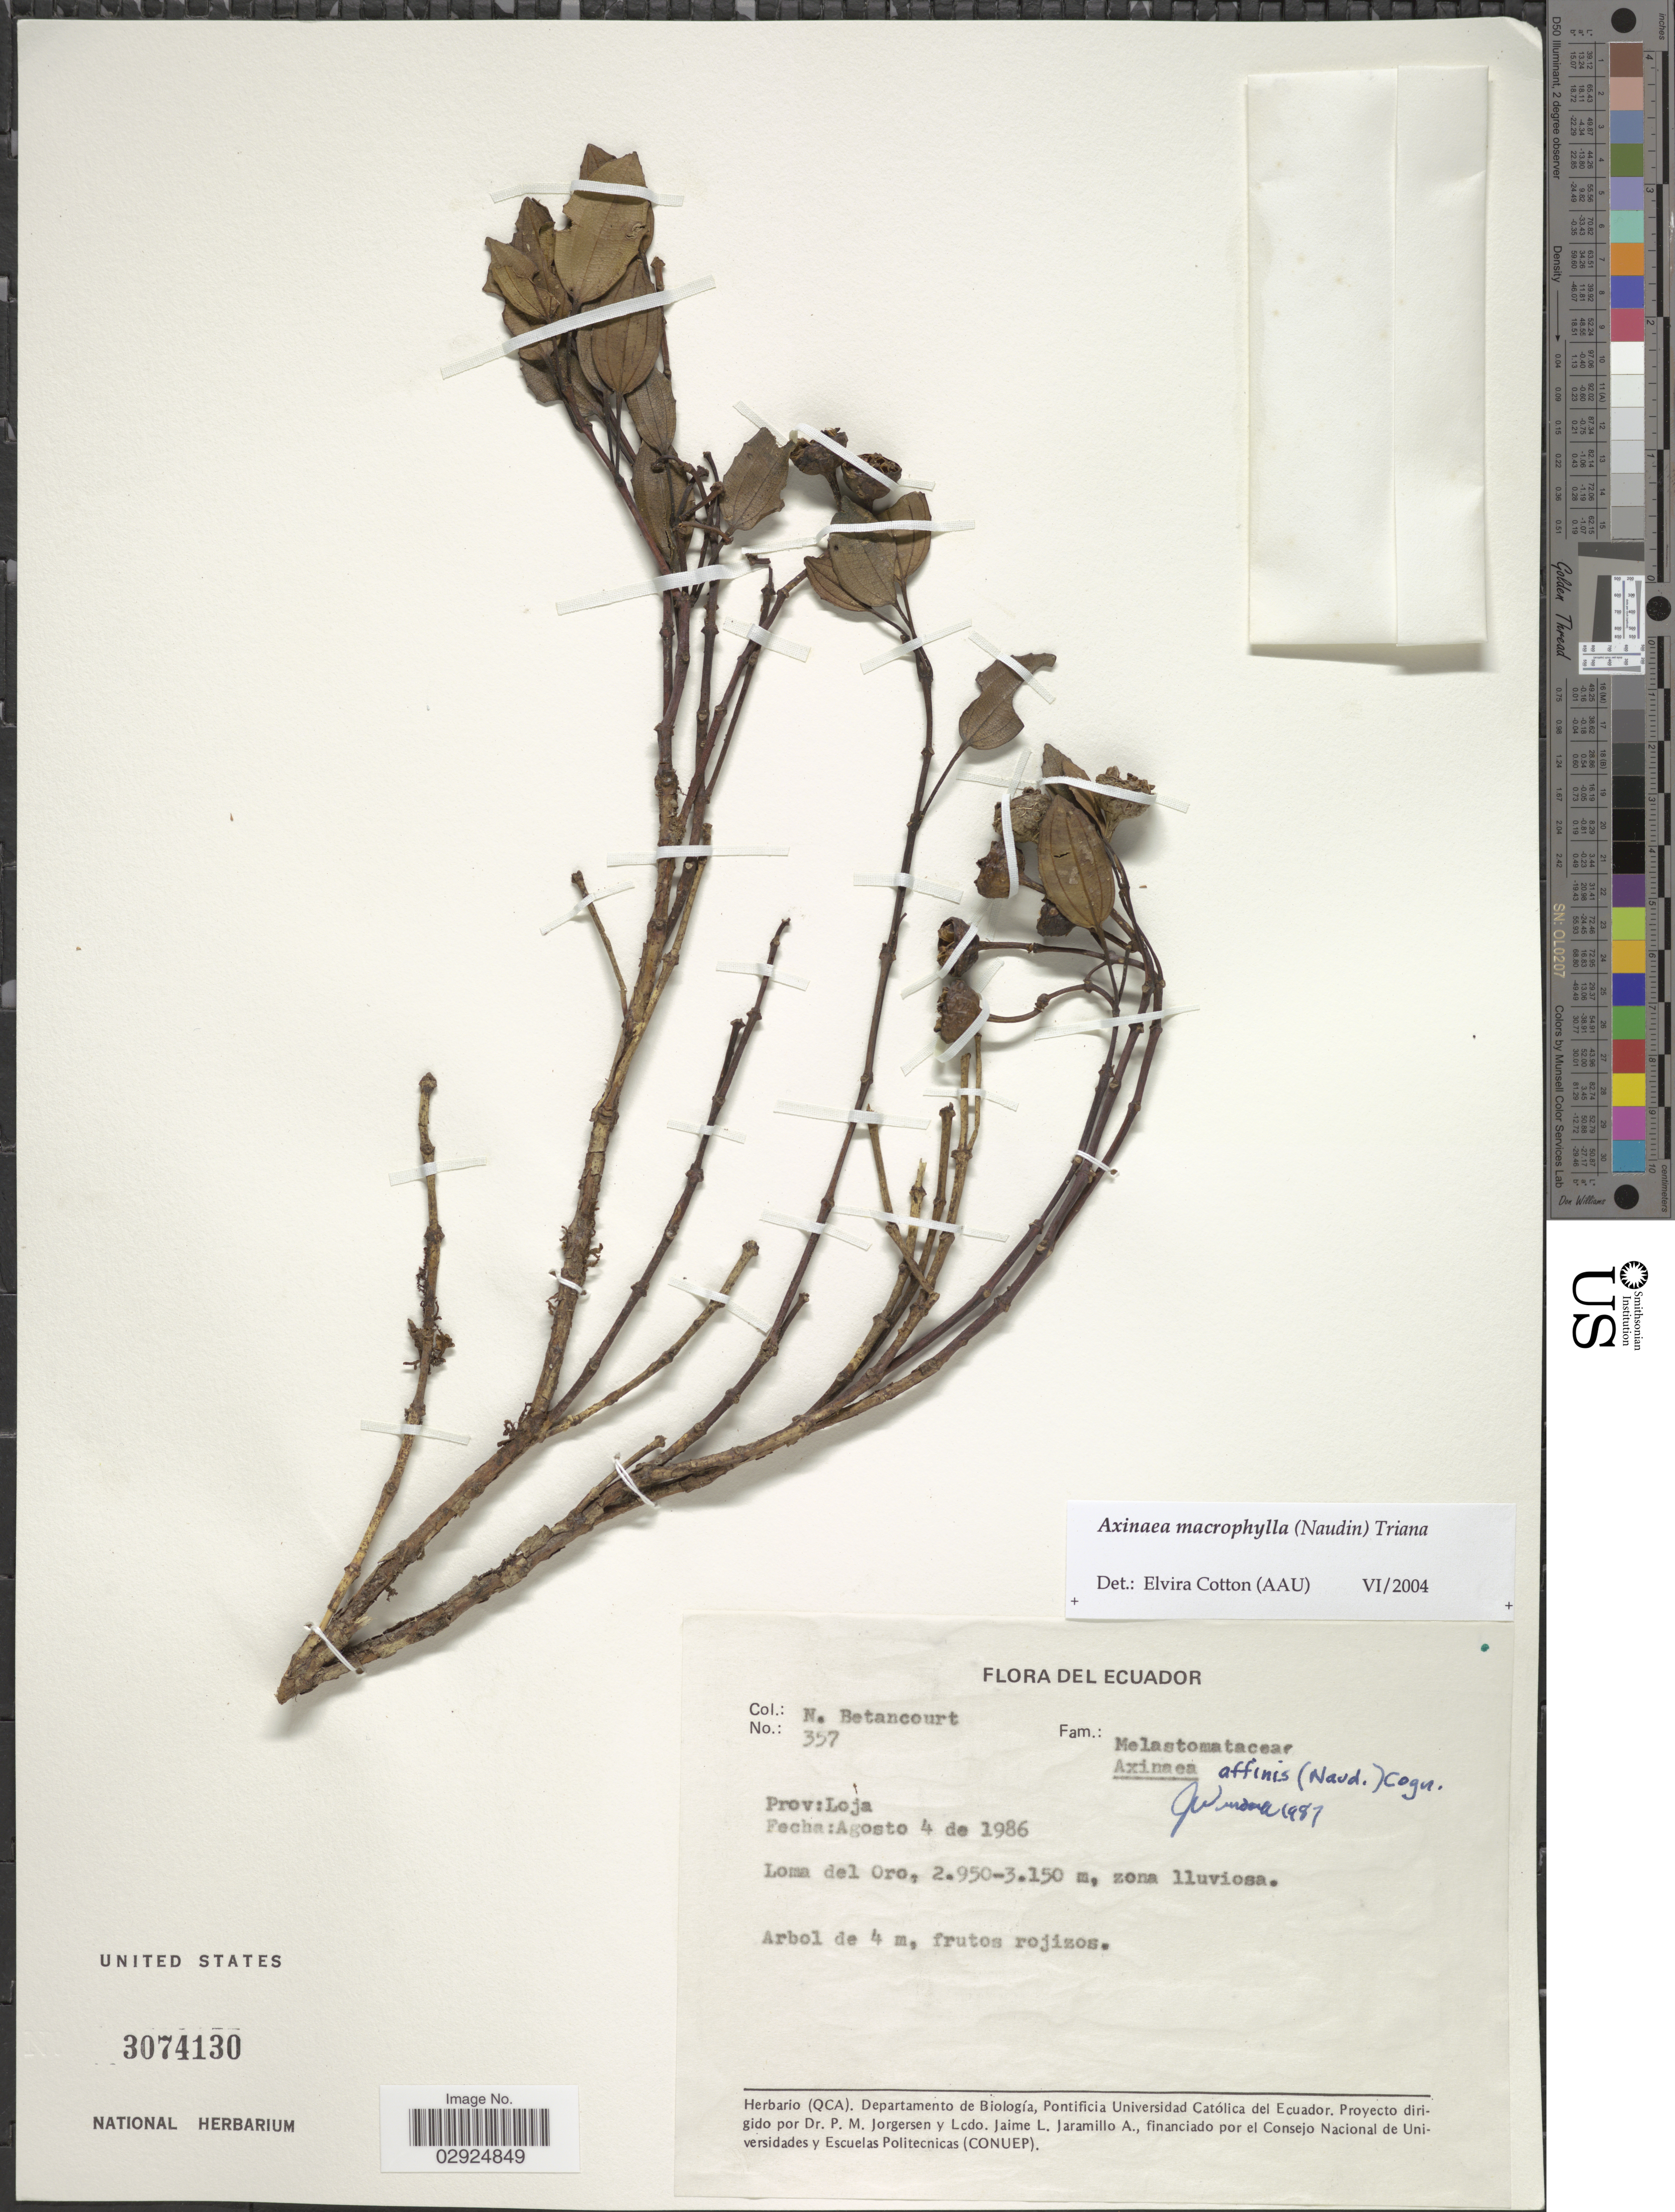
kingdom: Plantae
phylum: Tracheophyta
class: Magnoliopsida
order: Myrtales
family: Melastomataceae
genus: Axinaea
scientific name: Axinaea macrophylla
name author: (Naudin) Triana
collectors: N. Betancourt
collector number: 357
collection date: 1986-08-04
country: Ecuador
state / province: Loja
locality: Prov: Loja. Loma del Oro.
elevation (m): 2950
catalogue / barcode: US 3074130